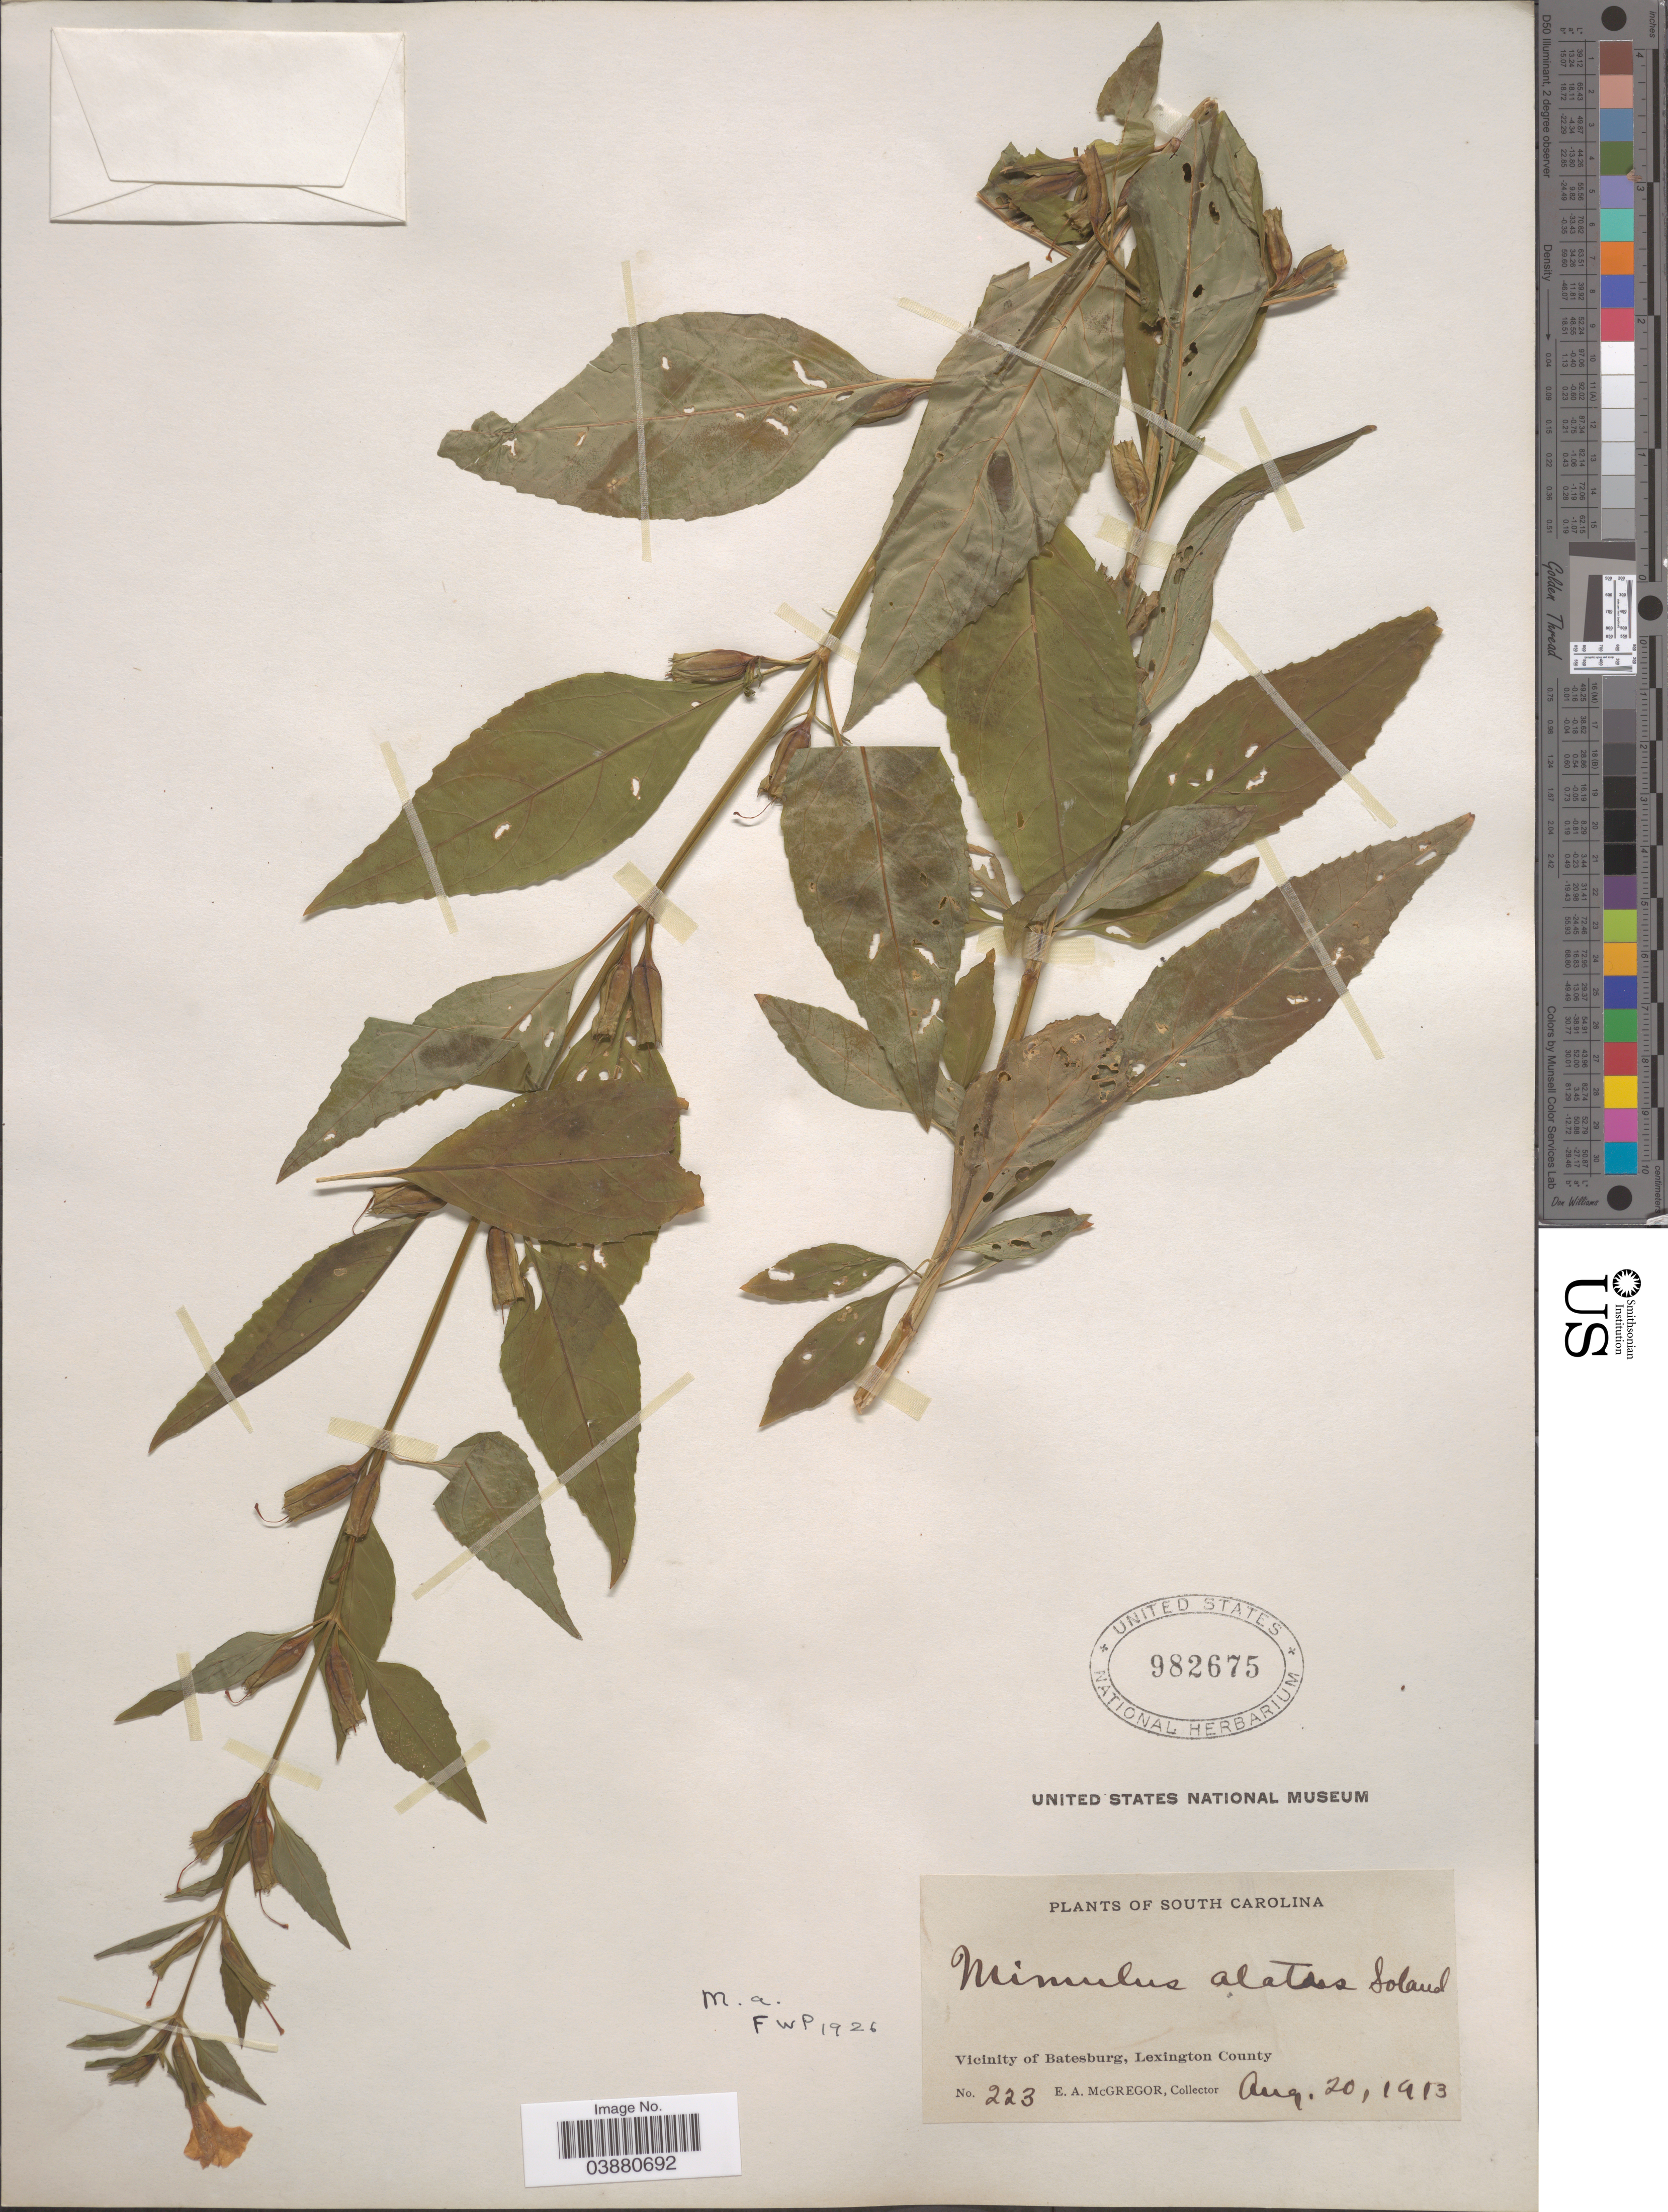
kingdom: Plantae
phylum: Tracheophyta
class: Magnoliopsida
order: Lamiales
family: Phrymaceae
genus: Mimulus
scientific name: Mimulus alatus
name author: Aiton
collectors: E. A. McGregor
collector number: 223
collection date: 1913-08-20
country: United States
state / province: South Carolina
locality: Vicinity of Batesburg, Lexington County.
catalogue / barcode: US 982675